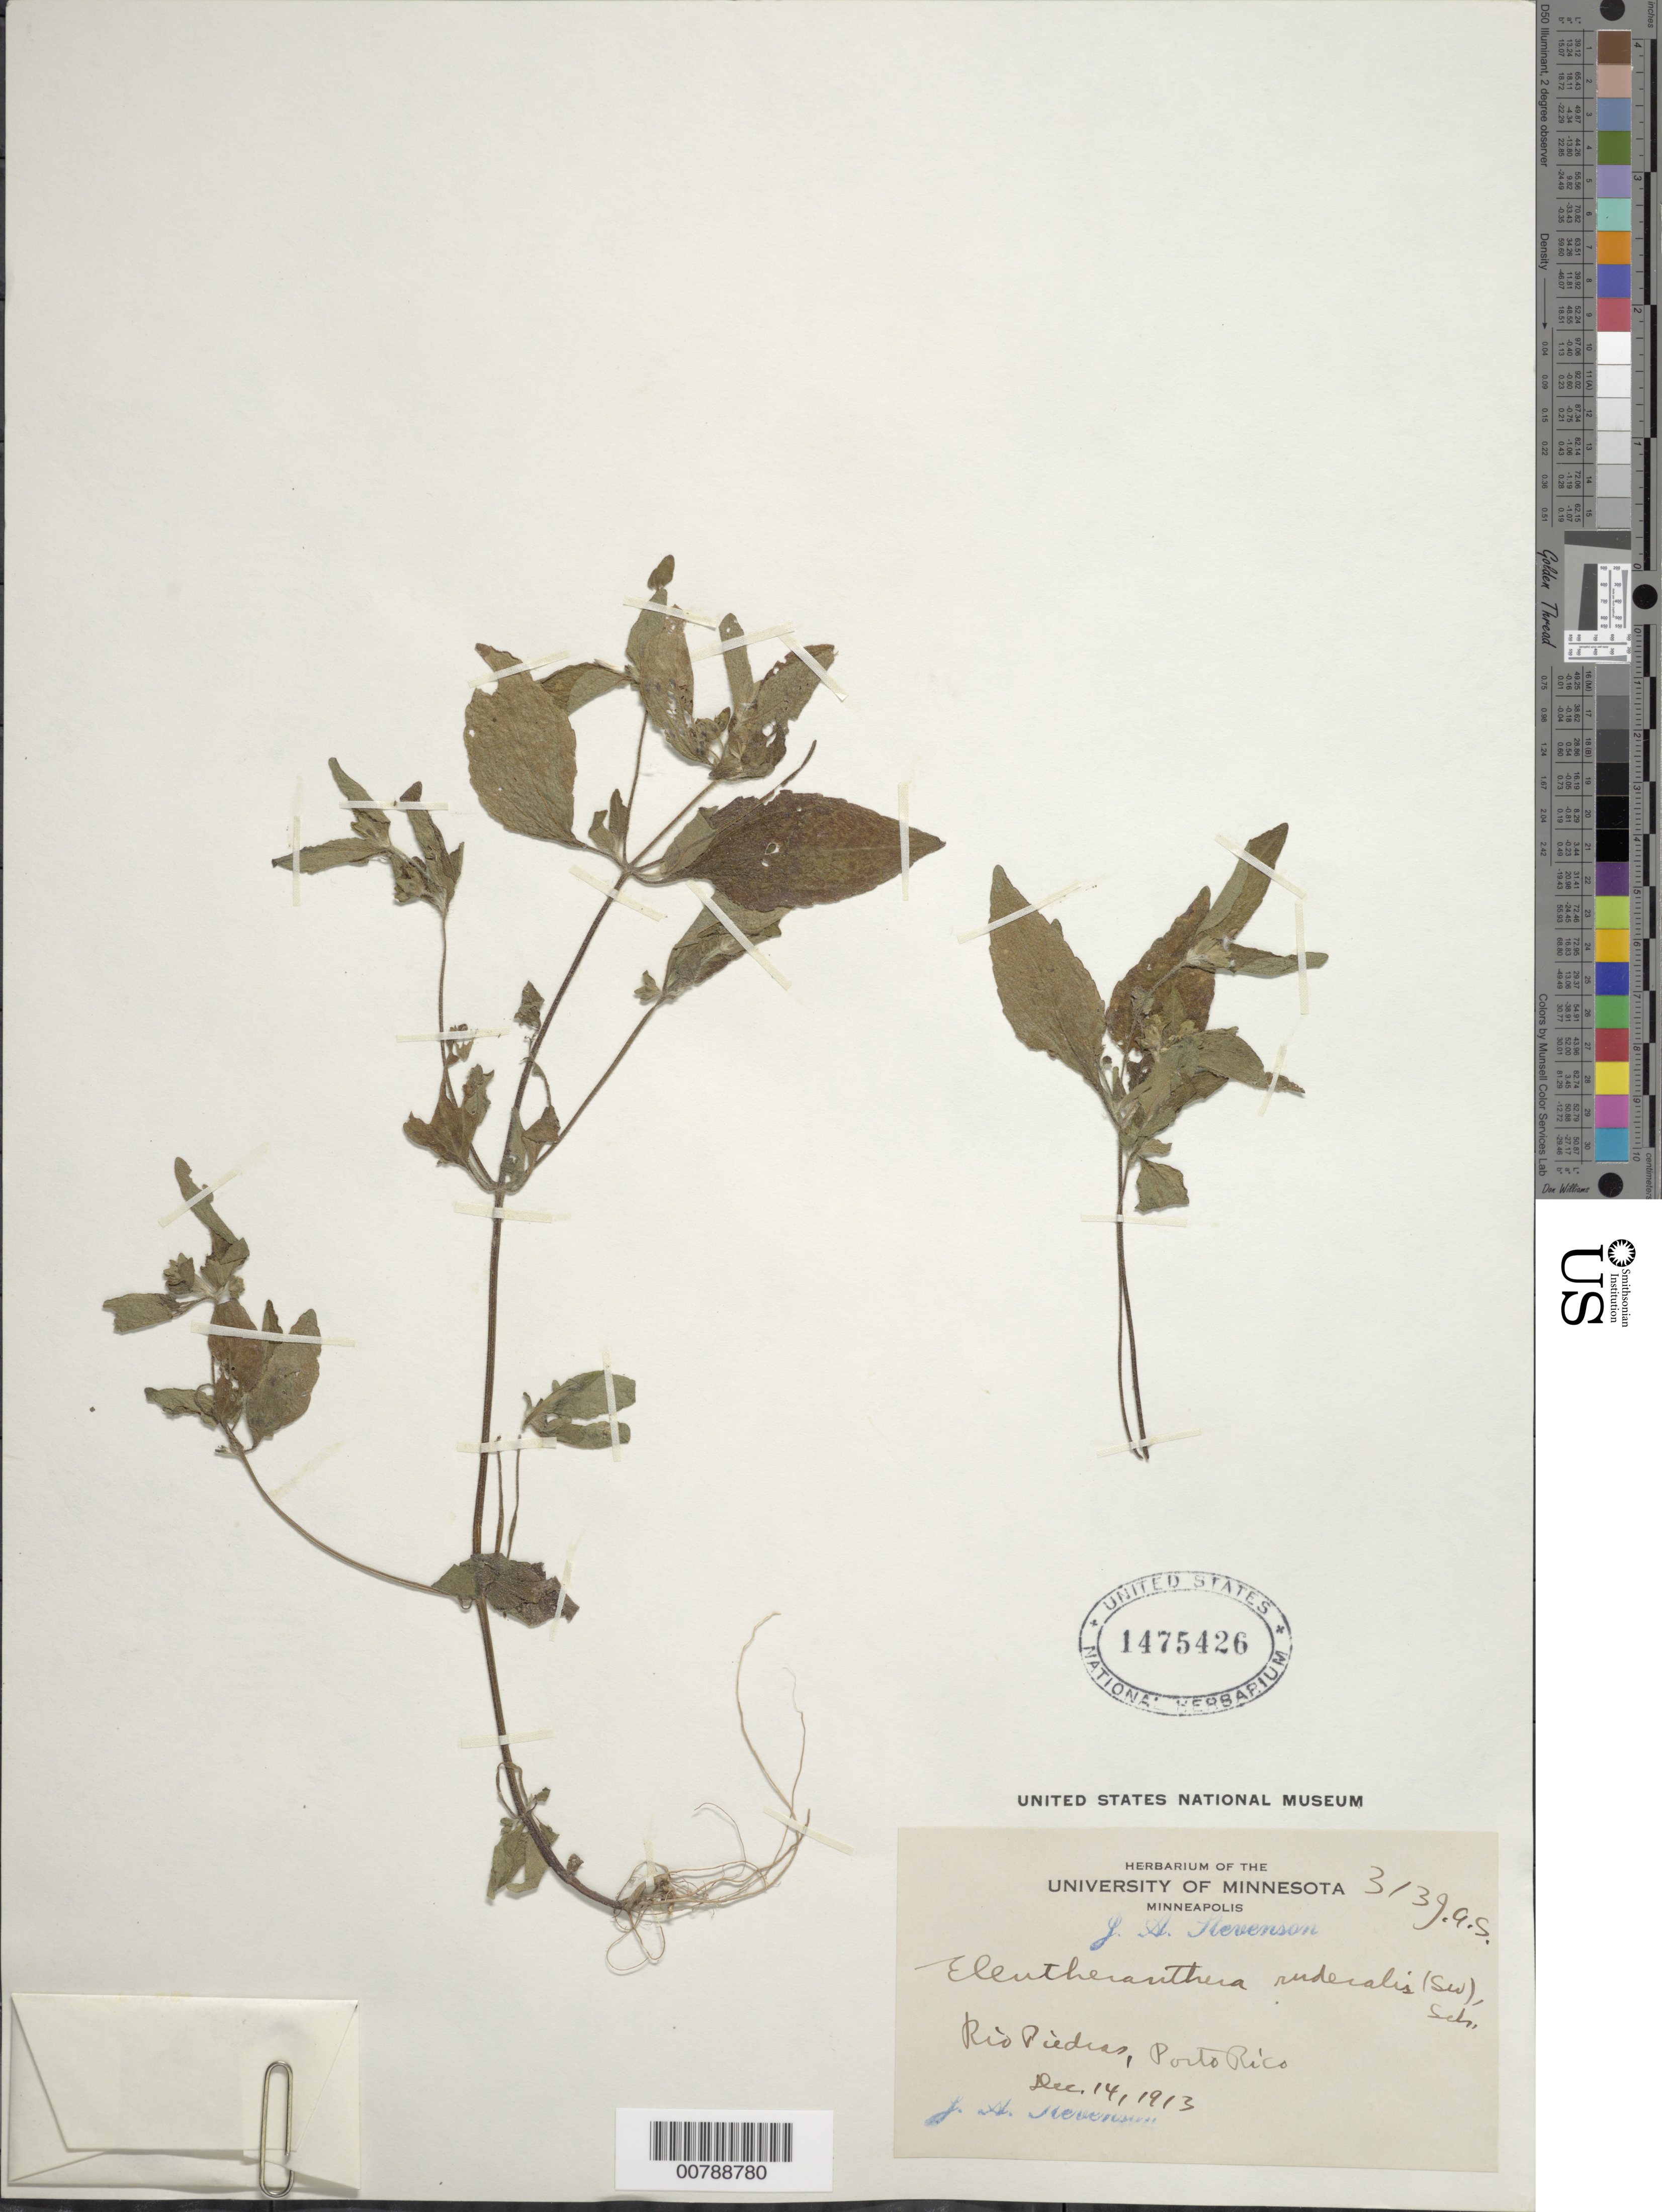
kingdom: Plantae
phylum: Tracheophyta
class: Magnoliopsida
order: Asterales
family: Asteraceae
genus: Eleutheranthera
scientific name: Eleutheranthera ruderalis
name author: (Sw.) Sch. Bip.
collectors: J. Stevenson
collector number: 313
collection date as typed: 14 Dec 1913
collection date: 1913-12-14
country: Puerto Rico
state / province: San Juan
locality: Río Piedras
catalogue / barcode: US 1475426